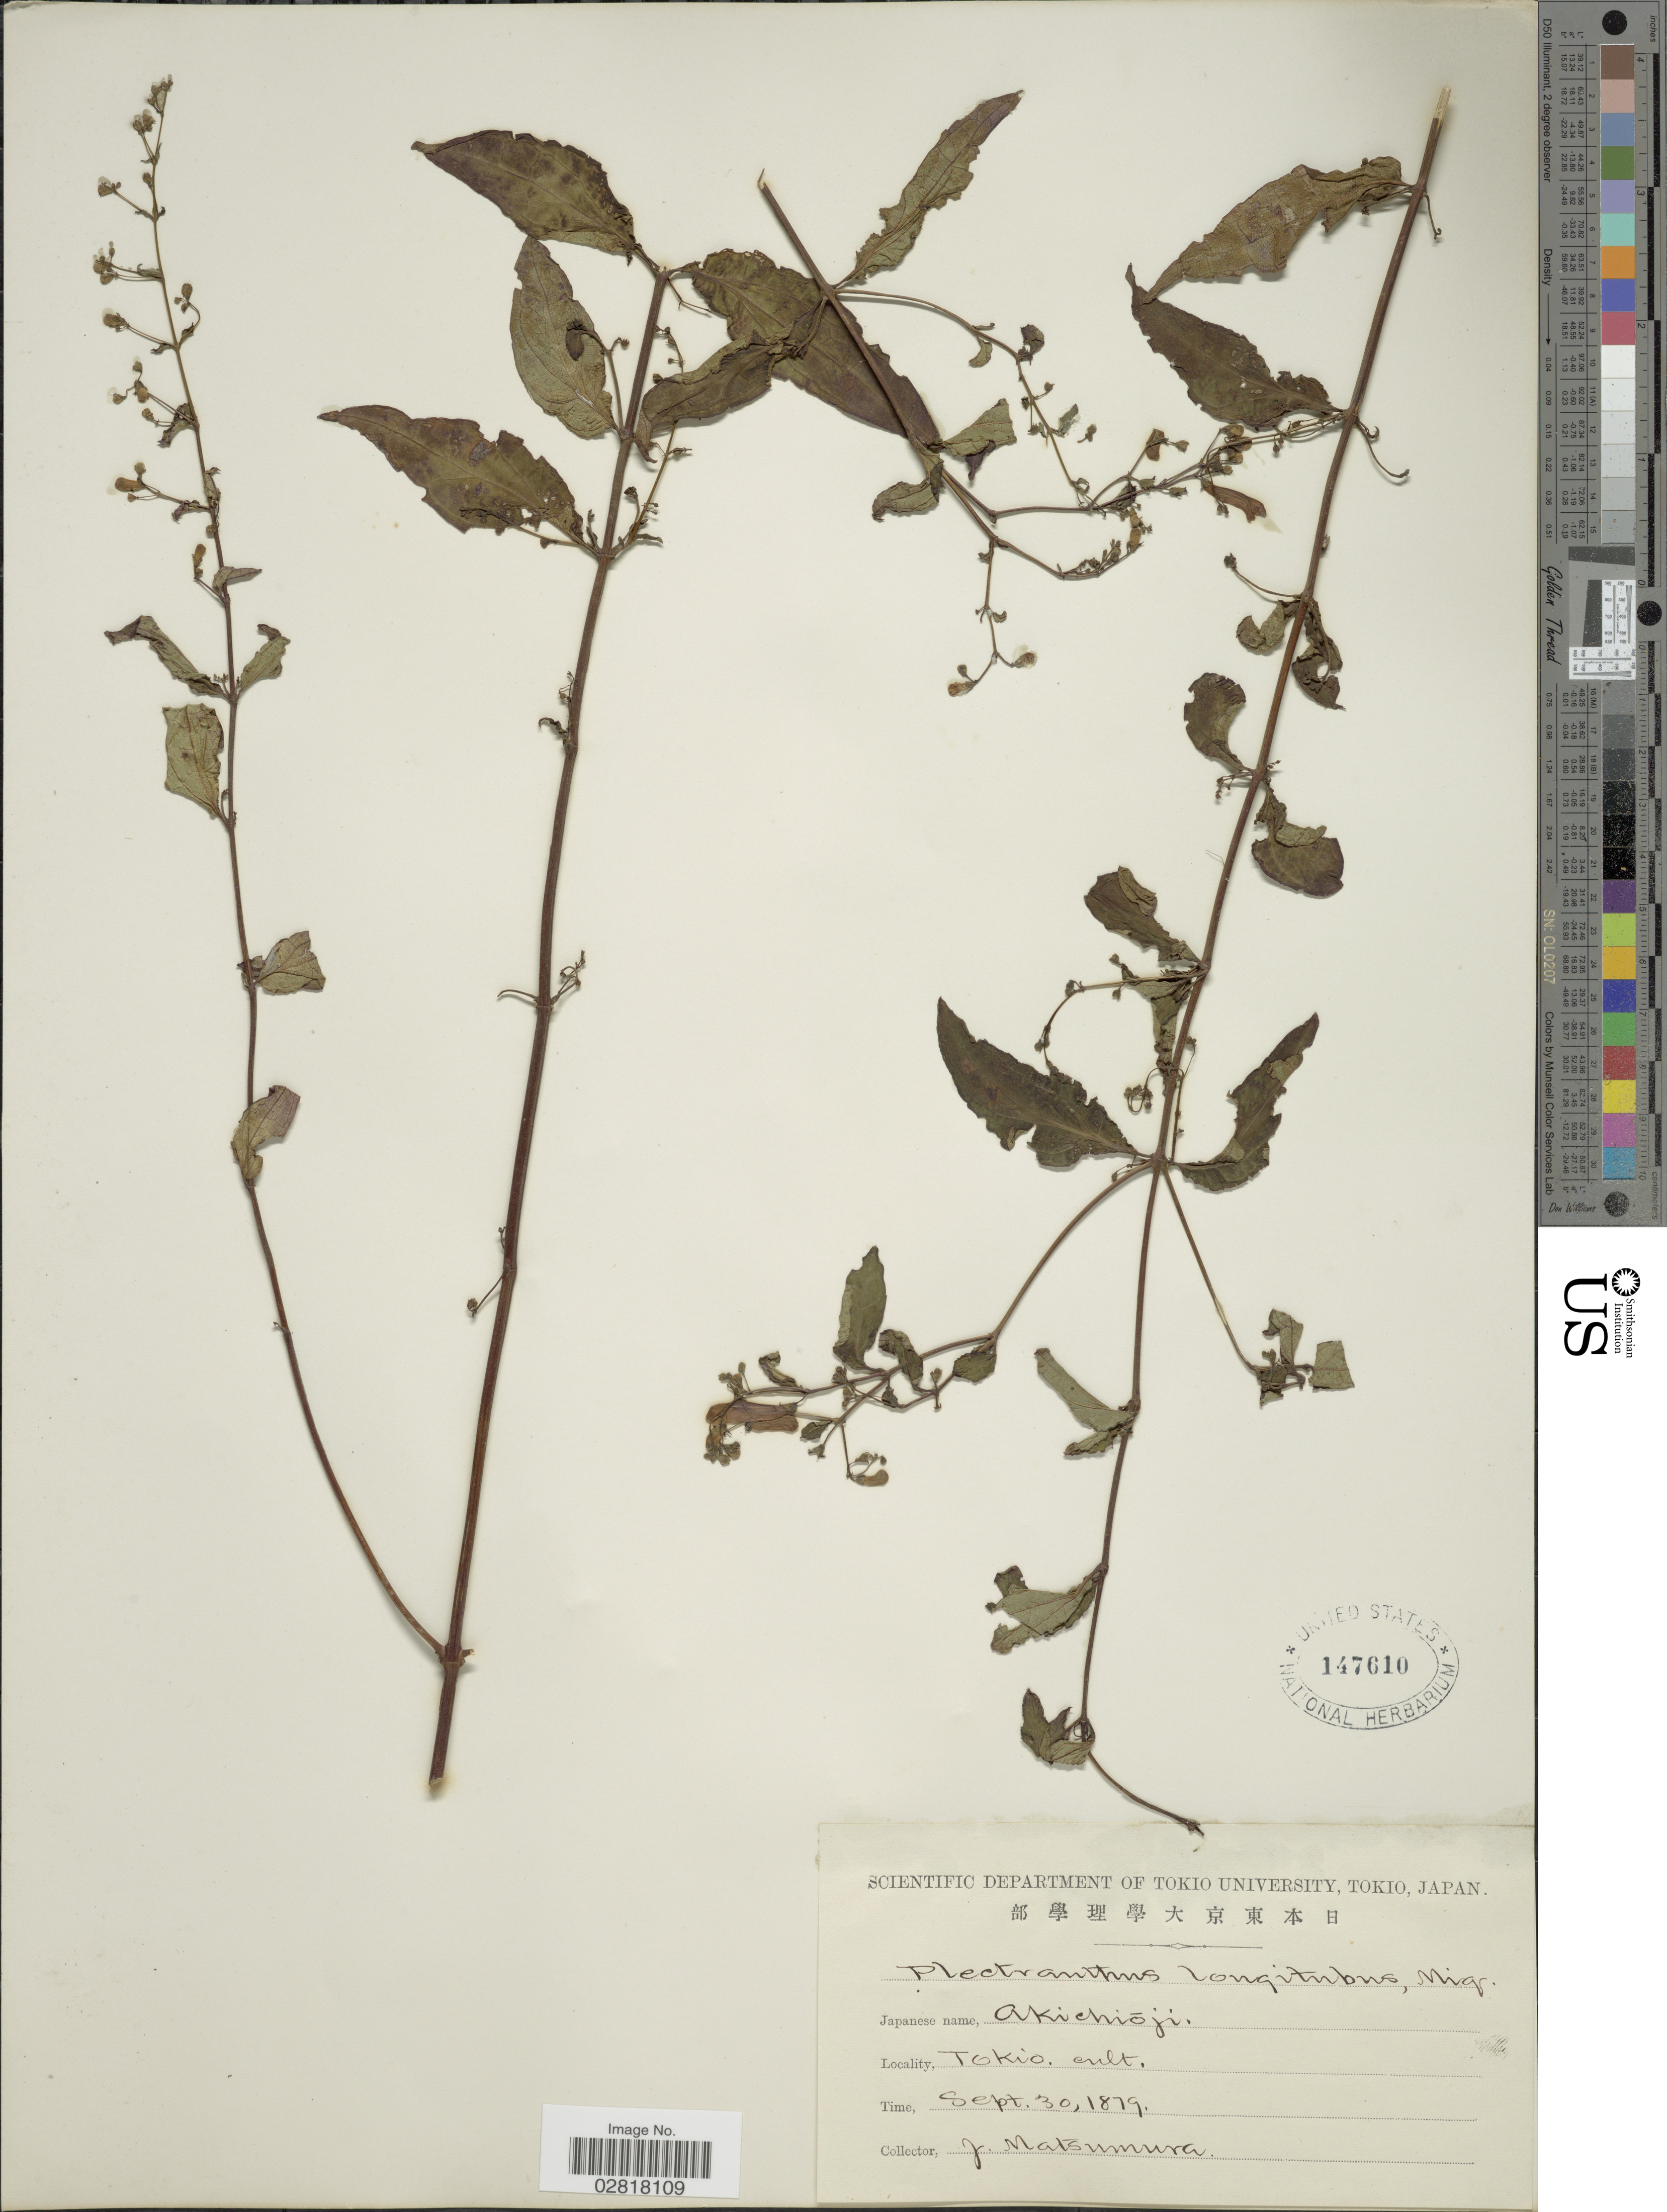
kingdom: Plantae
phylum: Tracheophyta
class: Magnoliopsida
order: Lamiales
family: Lamiaceae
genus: Plectranthus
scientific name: Plectranthus longitubus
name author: Miq.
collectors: J. Matsumura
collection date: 1879-09-30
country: Japan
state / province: Tokyo, Federal City of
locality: Tokio.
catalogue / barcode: US 147610